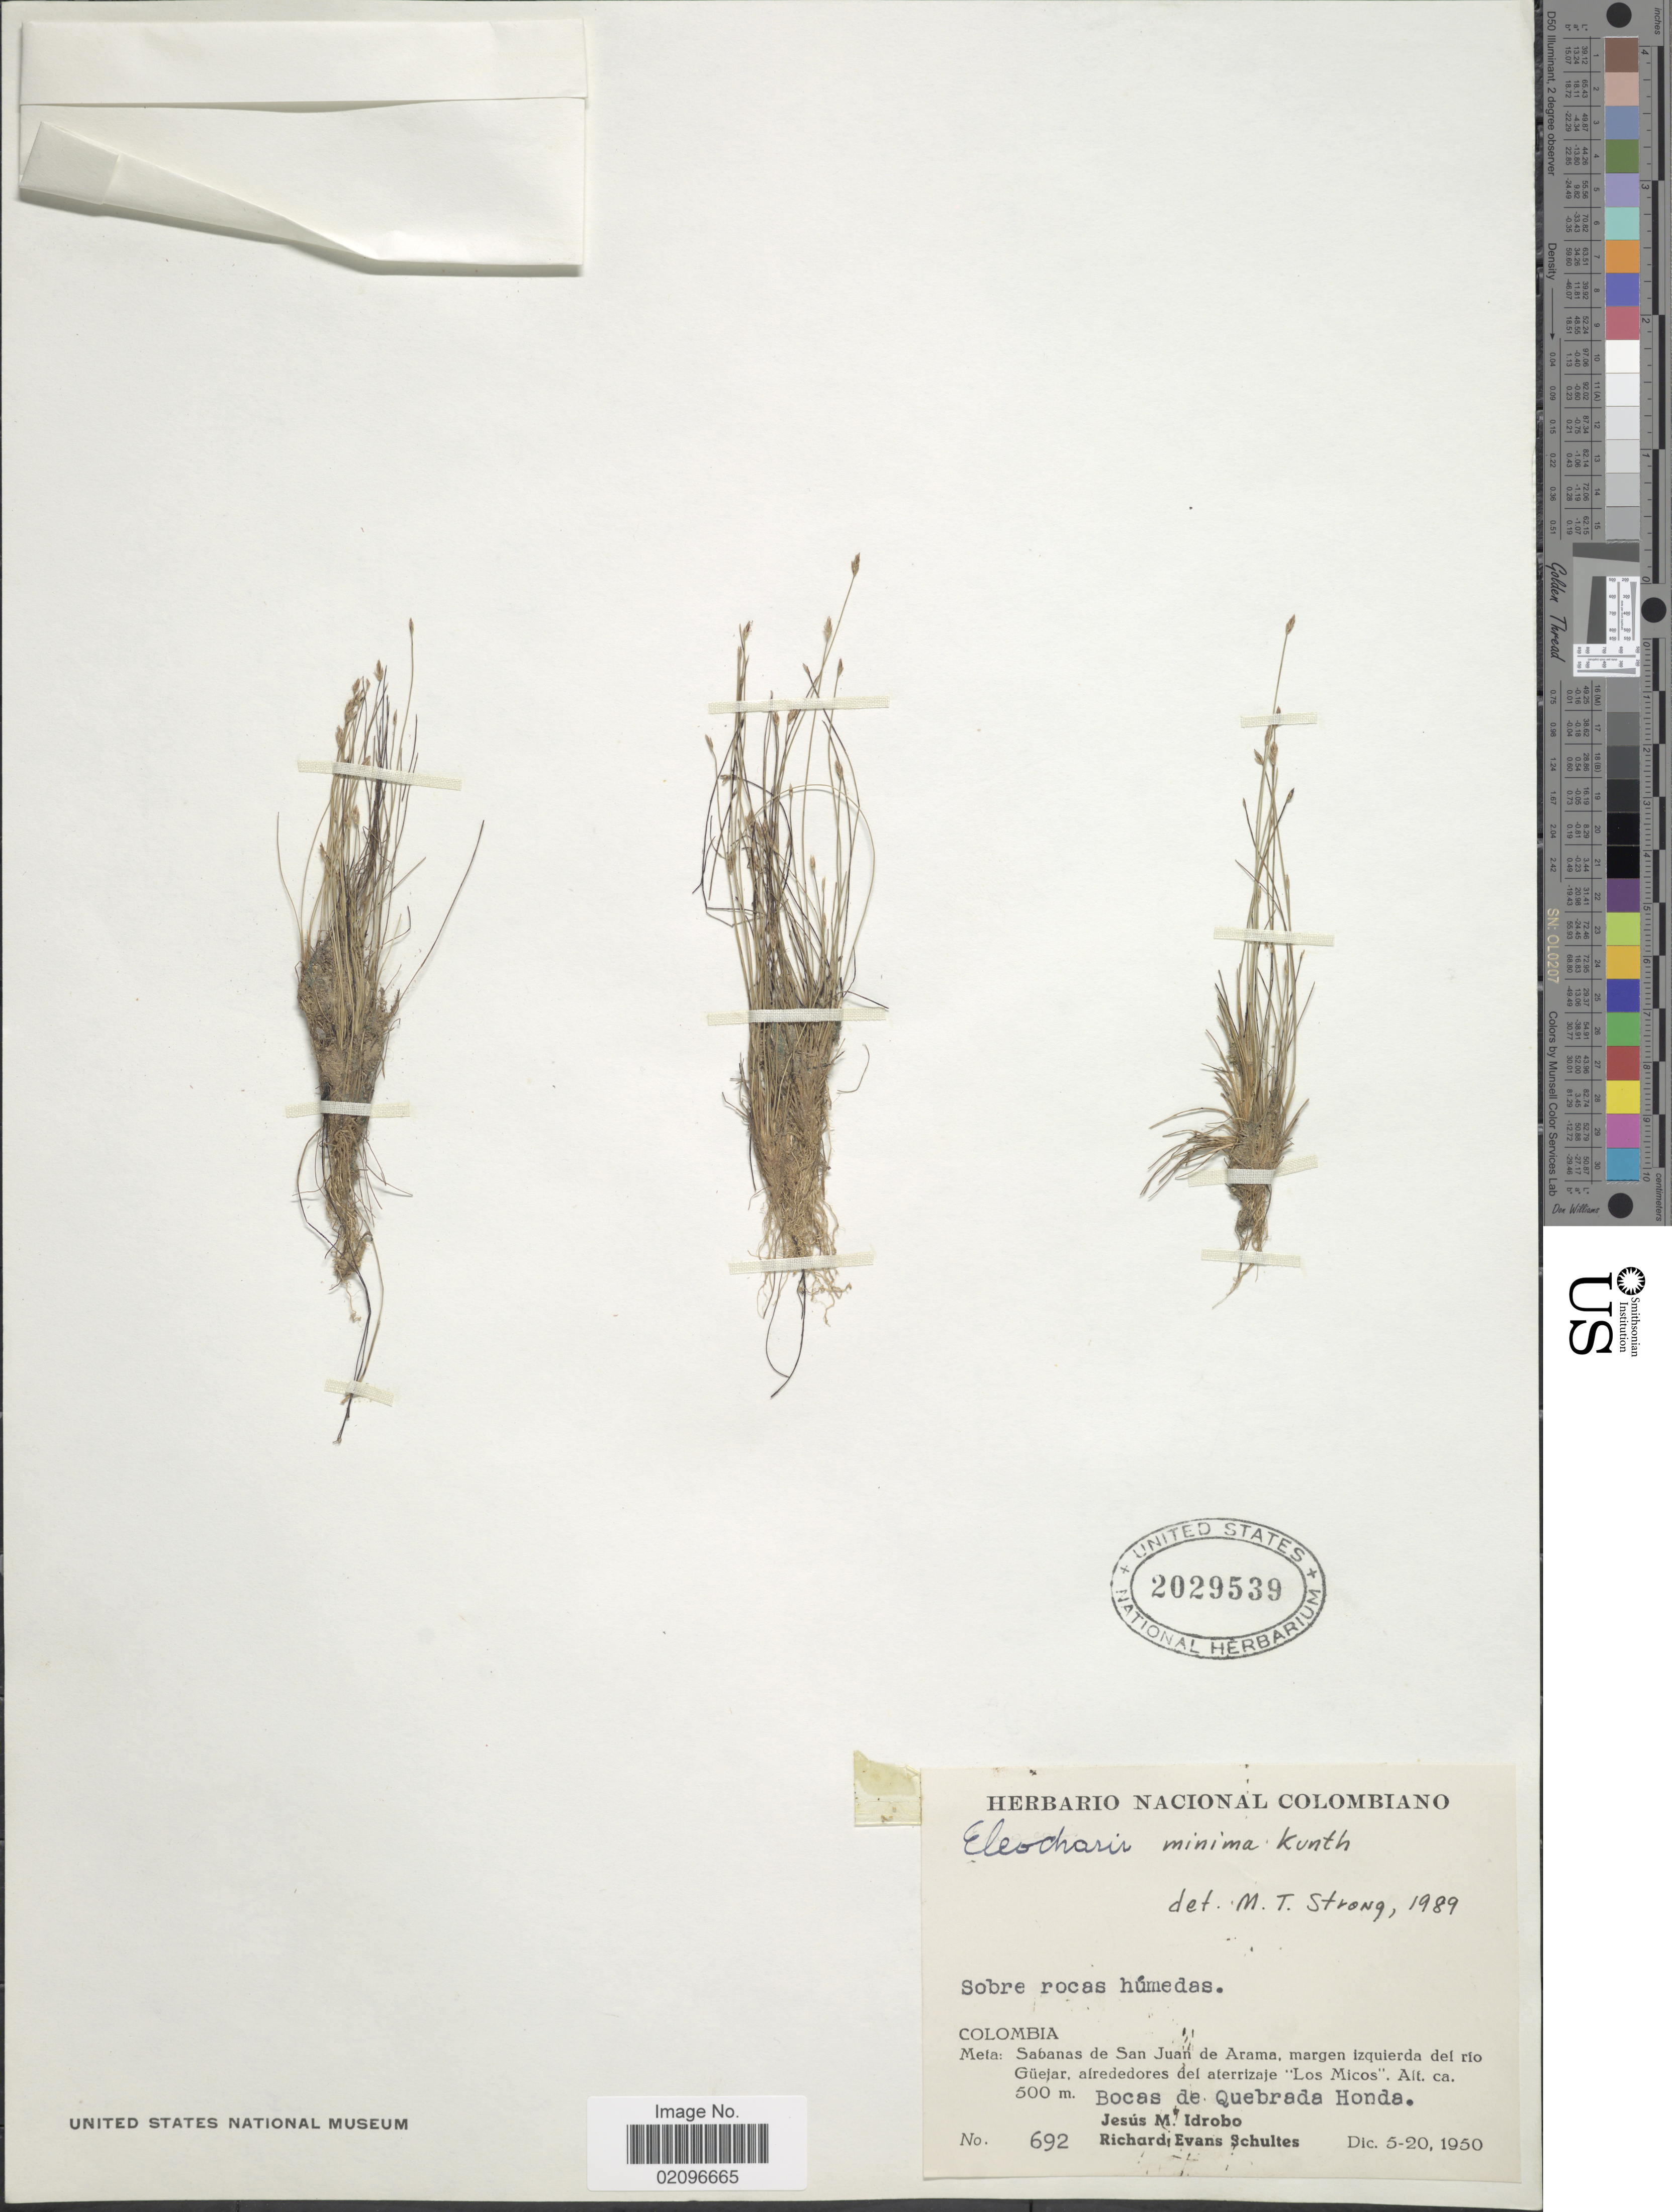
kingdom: Plantae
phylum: Tracheophyta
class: Liliopsida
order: Poales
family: Cyperaceae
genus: Eleocharis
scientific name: Eleocharis minima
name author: Kunth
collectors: J. M. Idrobo & R. E. Schultes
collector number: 692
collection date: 1950-12-05/1950-12-20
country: Colombia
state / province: Meta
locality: Colombia, Meta: Sabanas de San Juan de Arama, margen izquierda del rio Guejar, alrededores del aterrizaje "Los Micos". Bocas de Quebrada Honda.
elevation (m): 500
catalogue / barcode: US 2029539